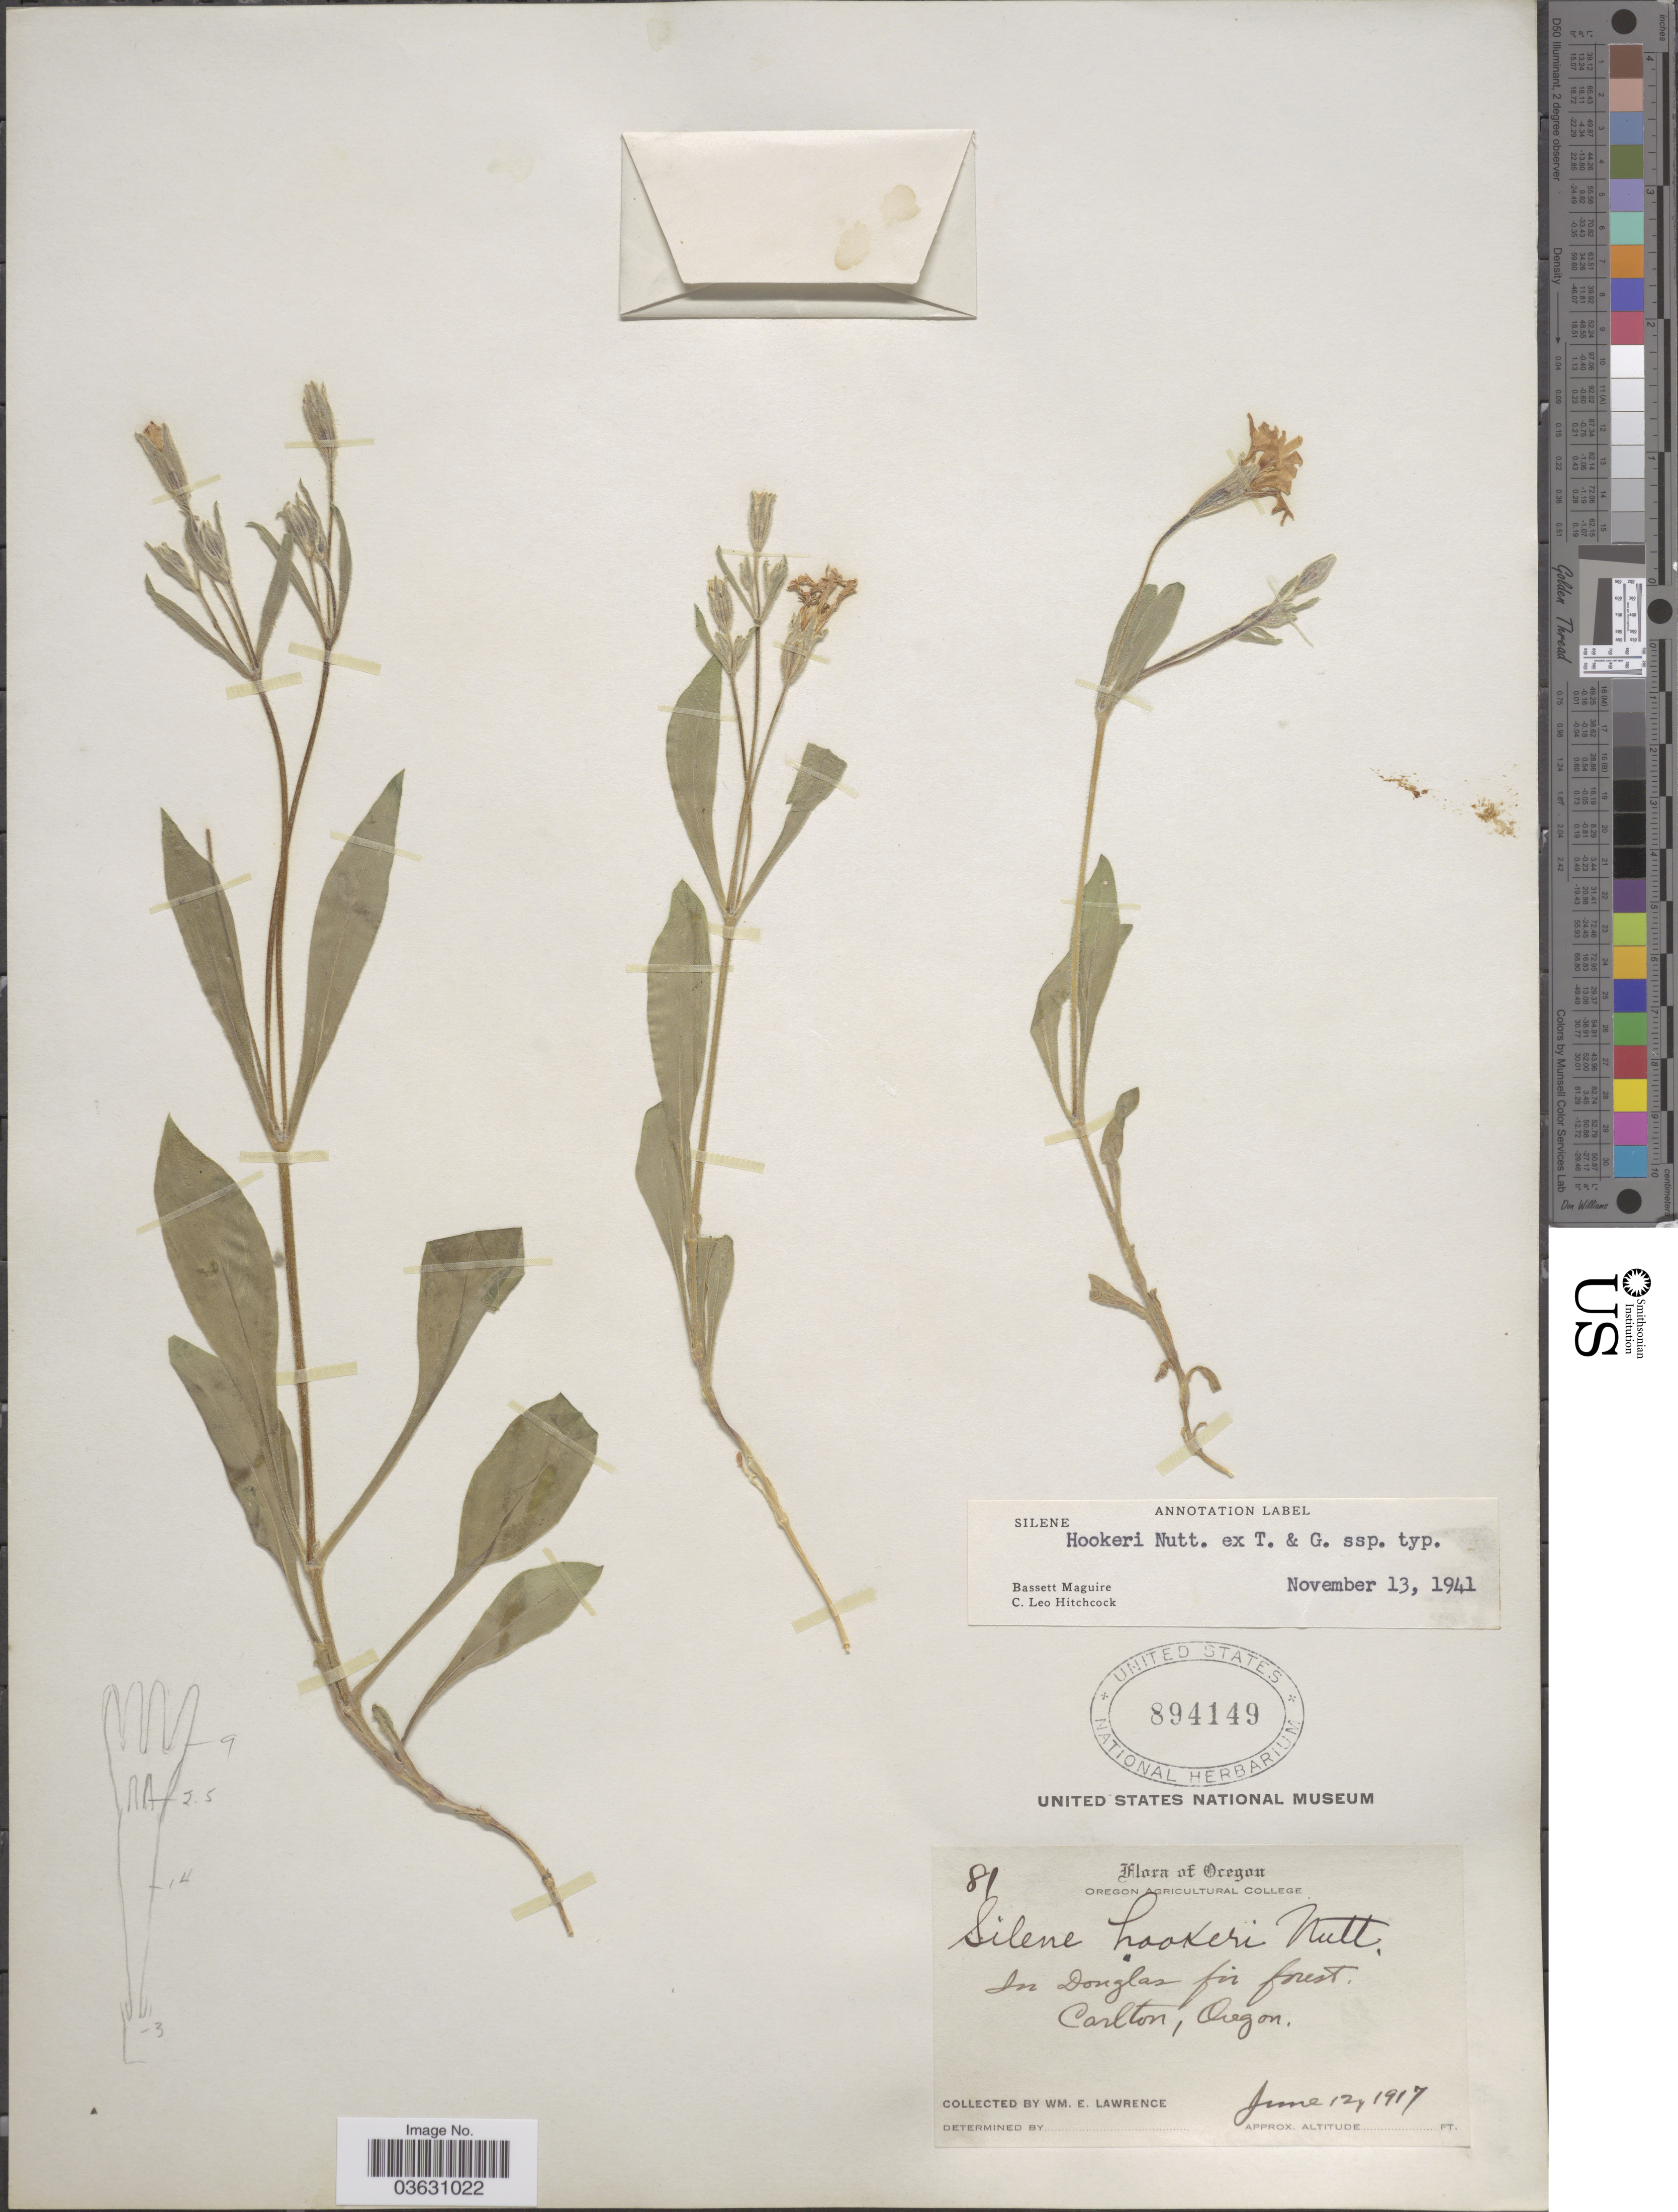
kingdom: Plantae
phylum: Tracheophyta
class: Magnoliopsida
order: Caryophyllales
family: Caryophyllaceae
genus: Silene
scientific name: Silene hookeri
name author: Nutt.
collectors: W. Lawrence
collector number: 81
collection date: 1917-06-12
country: United States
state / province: Oregon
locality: In Douglas fir forest. Carlton.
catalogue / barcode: US 894149